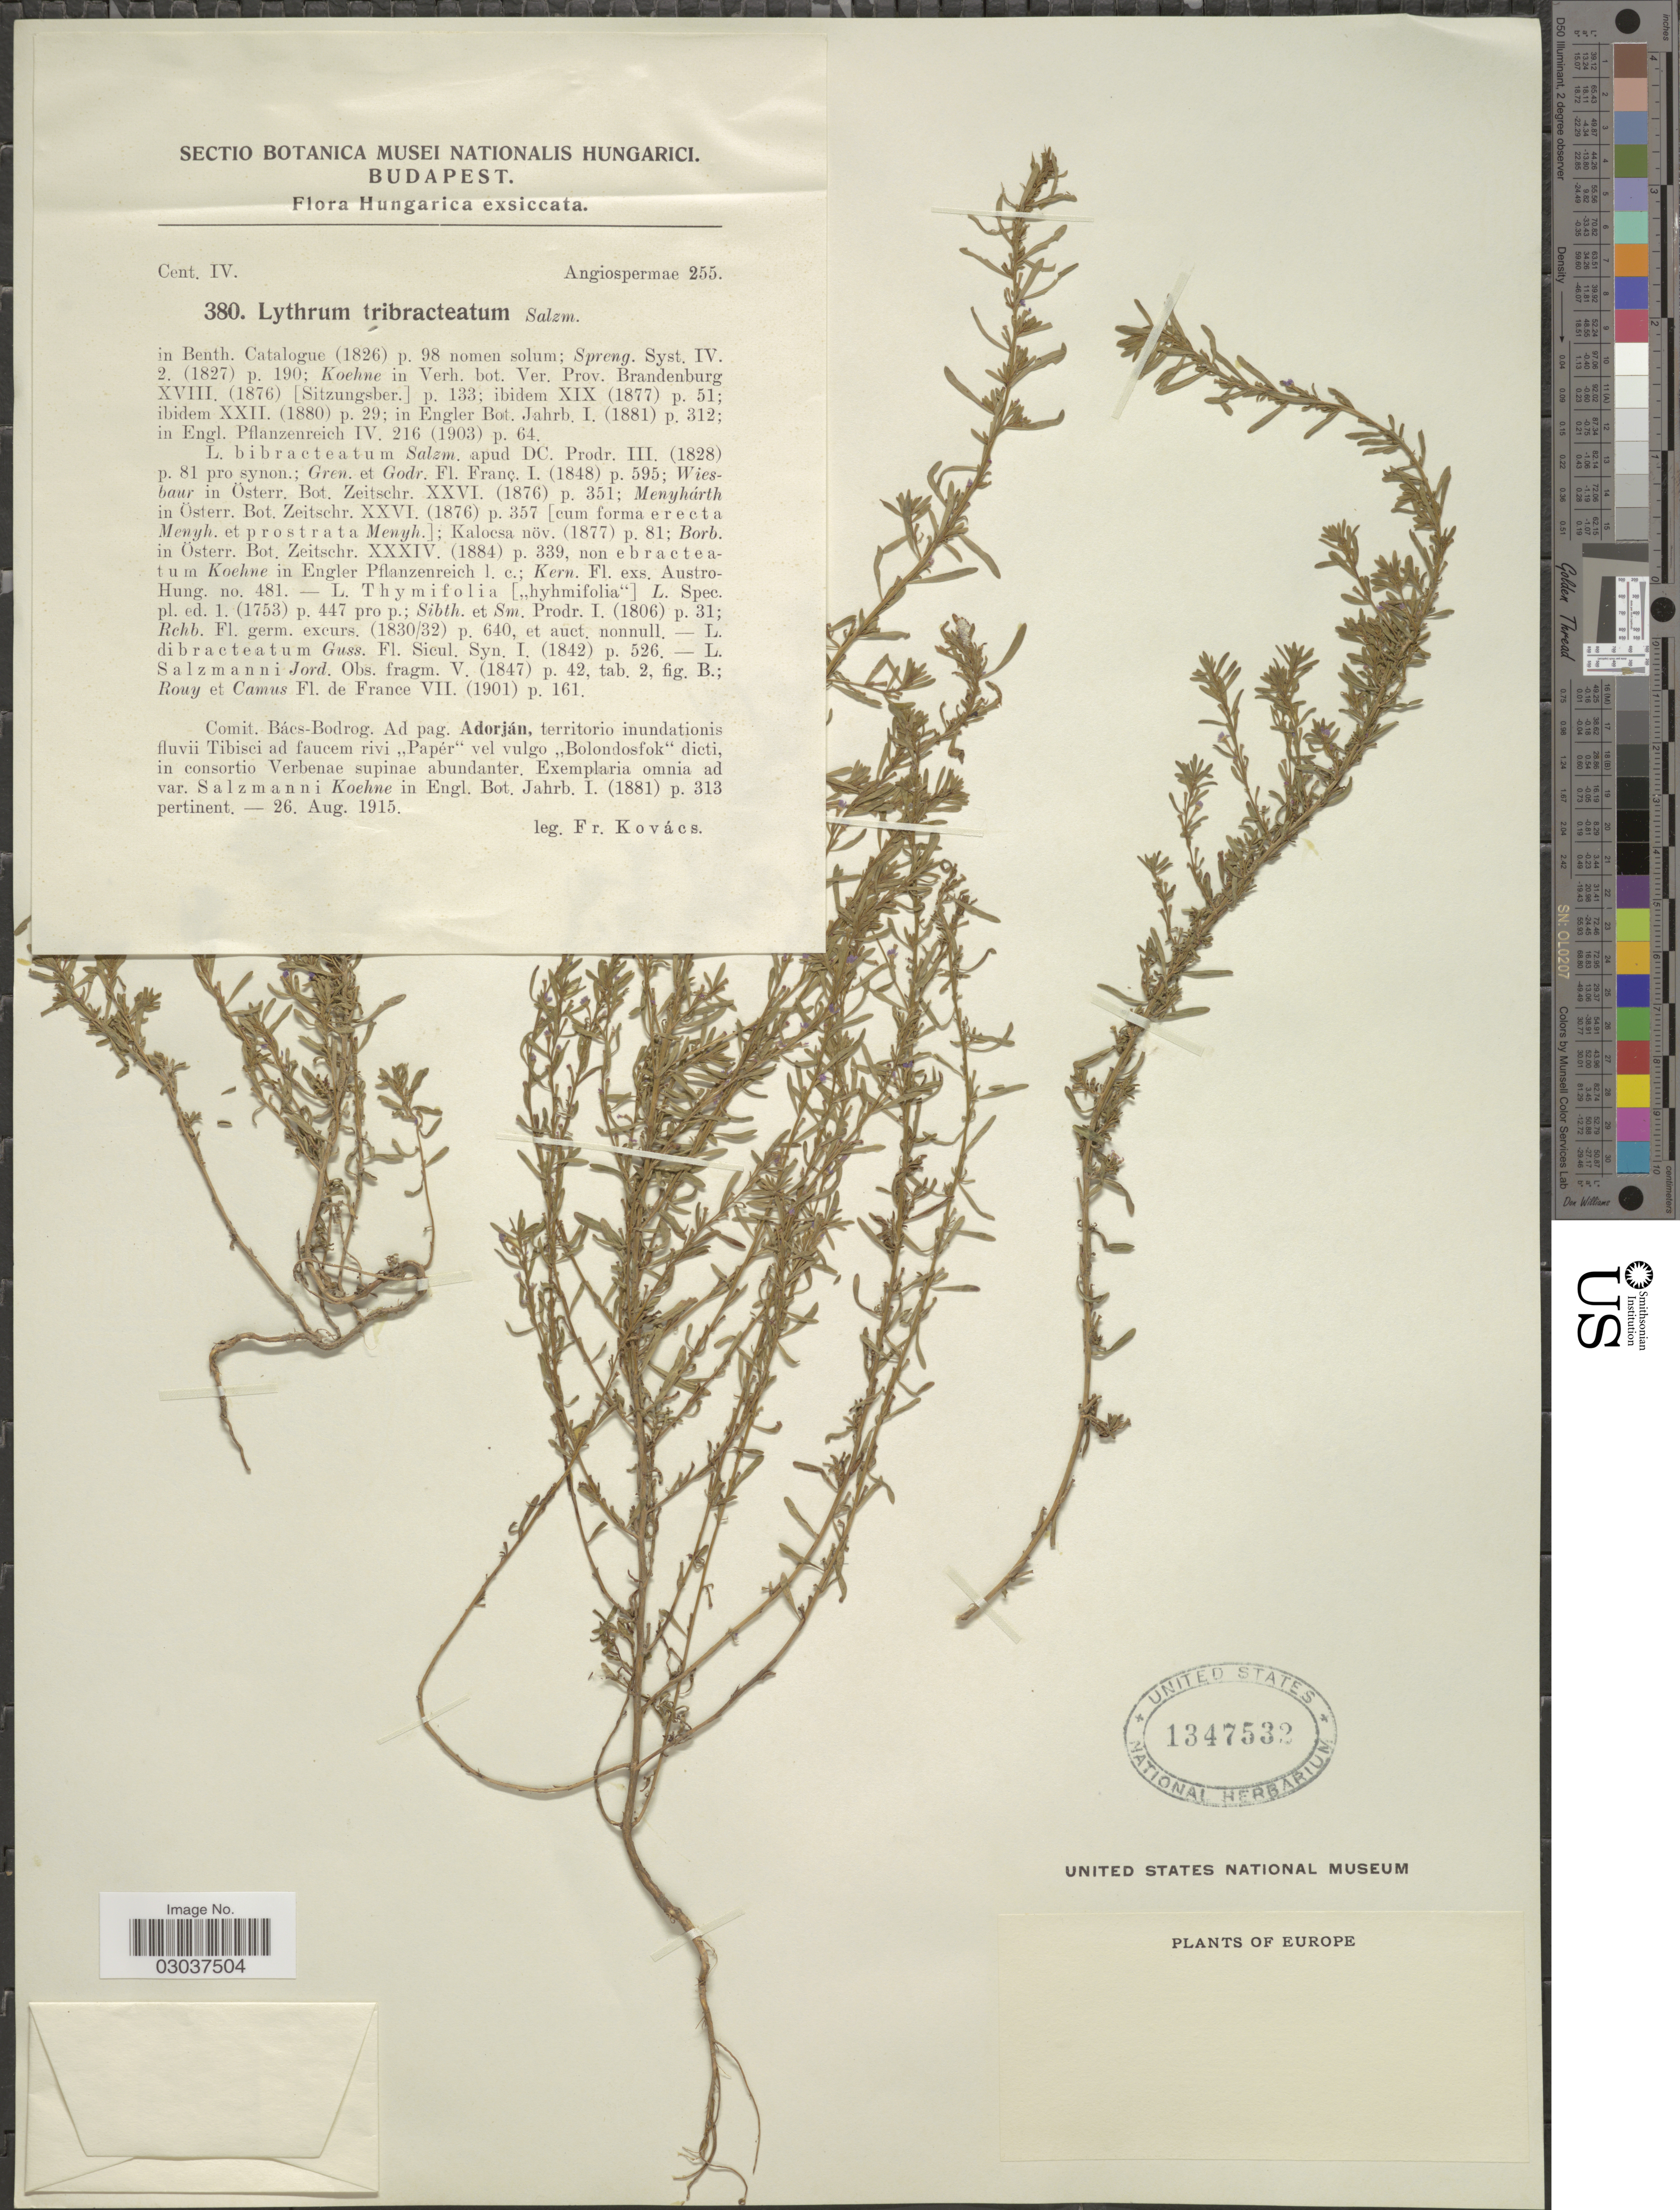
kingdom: Plantae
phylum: Tracheophyta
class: Magnoliopsida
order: Myrtales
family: Lythraceae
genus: Lythrum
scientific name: Lythrum tribracteatum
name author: Salzm. ex Spreng.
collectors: F. Kovacs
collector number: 380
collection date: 1915-08-26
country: Hungary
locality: Hungarica. Comit. Bács-Bodrog. Ad pag. Adorján, territorio inundationis fluvii Tibisci ad faucem rivi ,,Papér" vel vulgo ,,Bolondosfok" dicti, in consortio Verbanae supinae abundanter.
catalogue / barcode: US 1347532